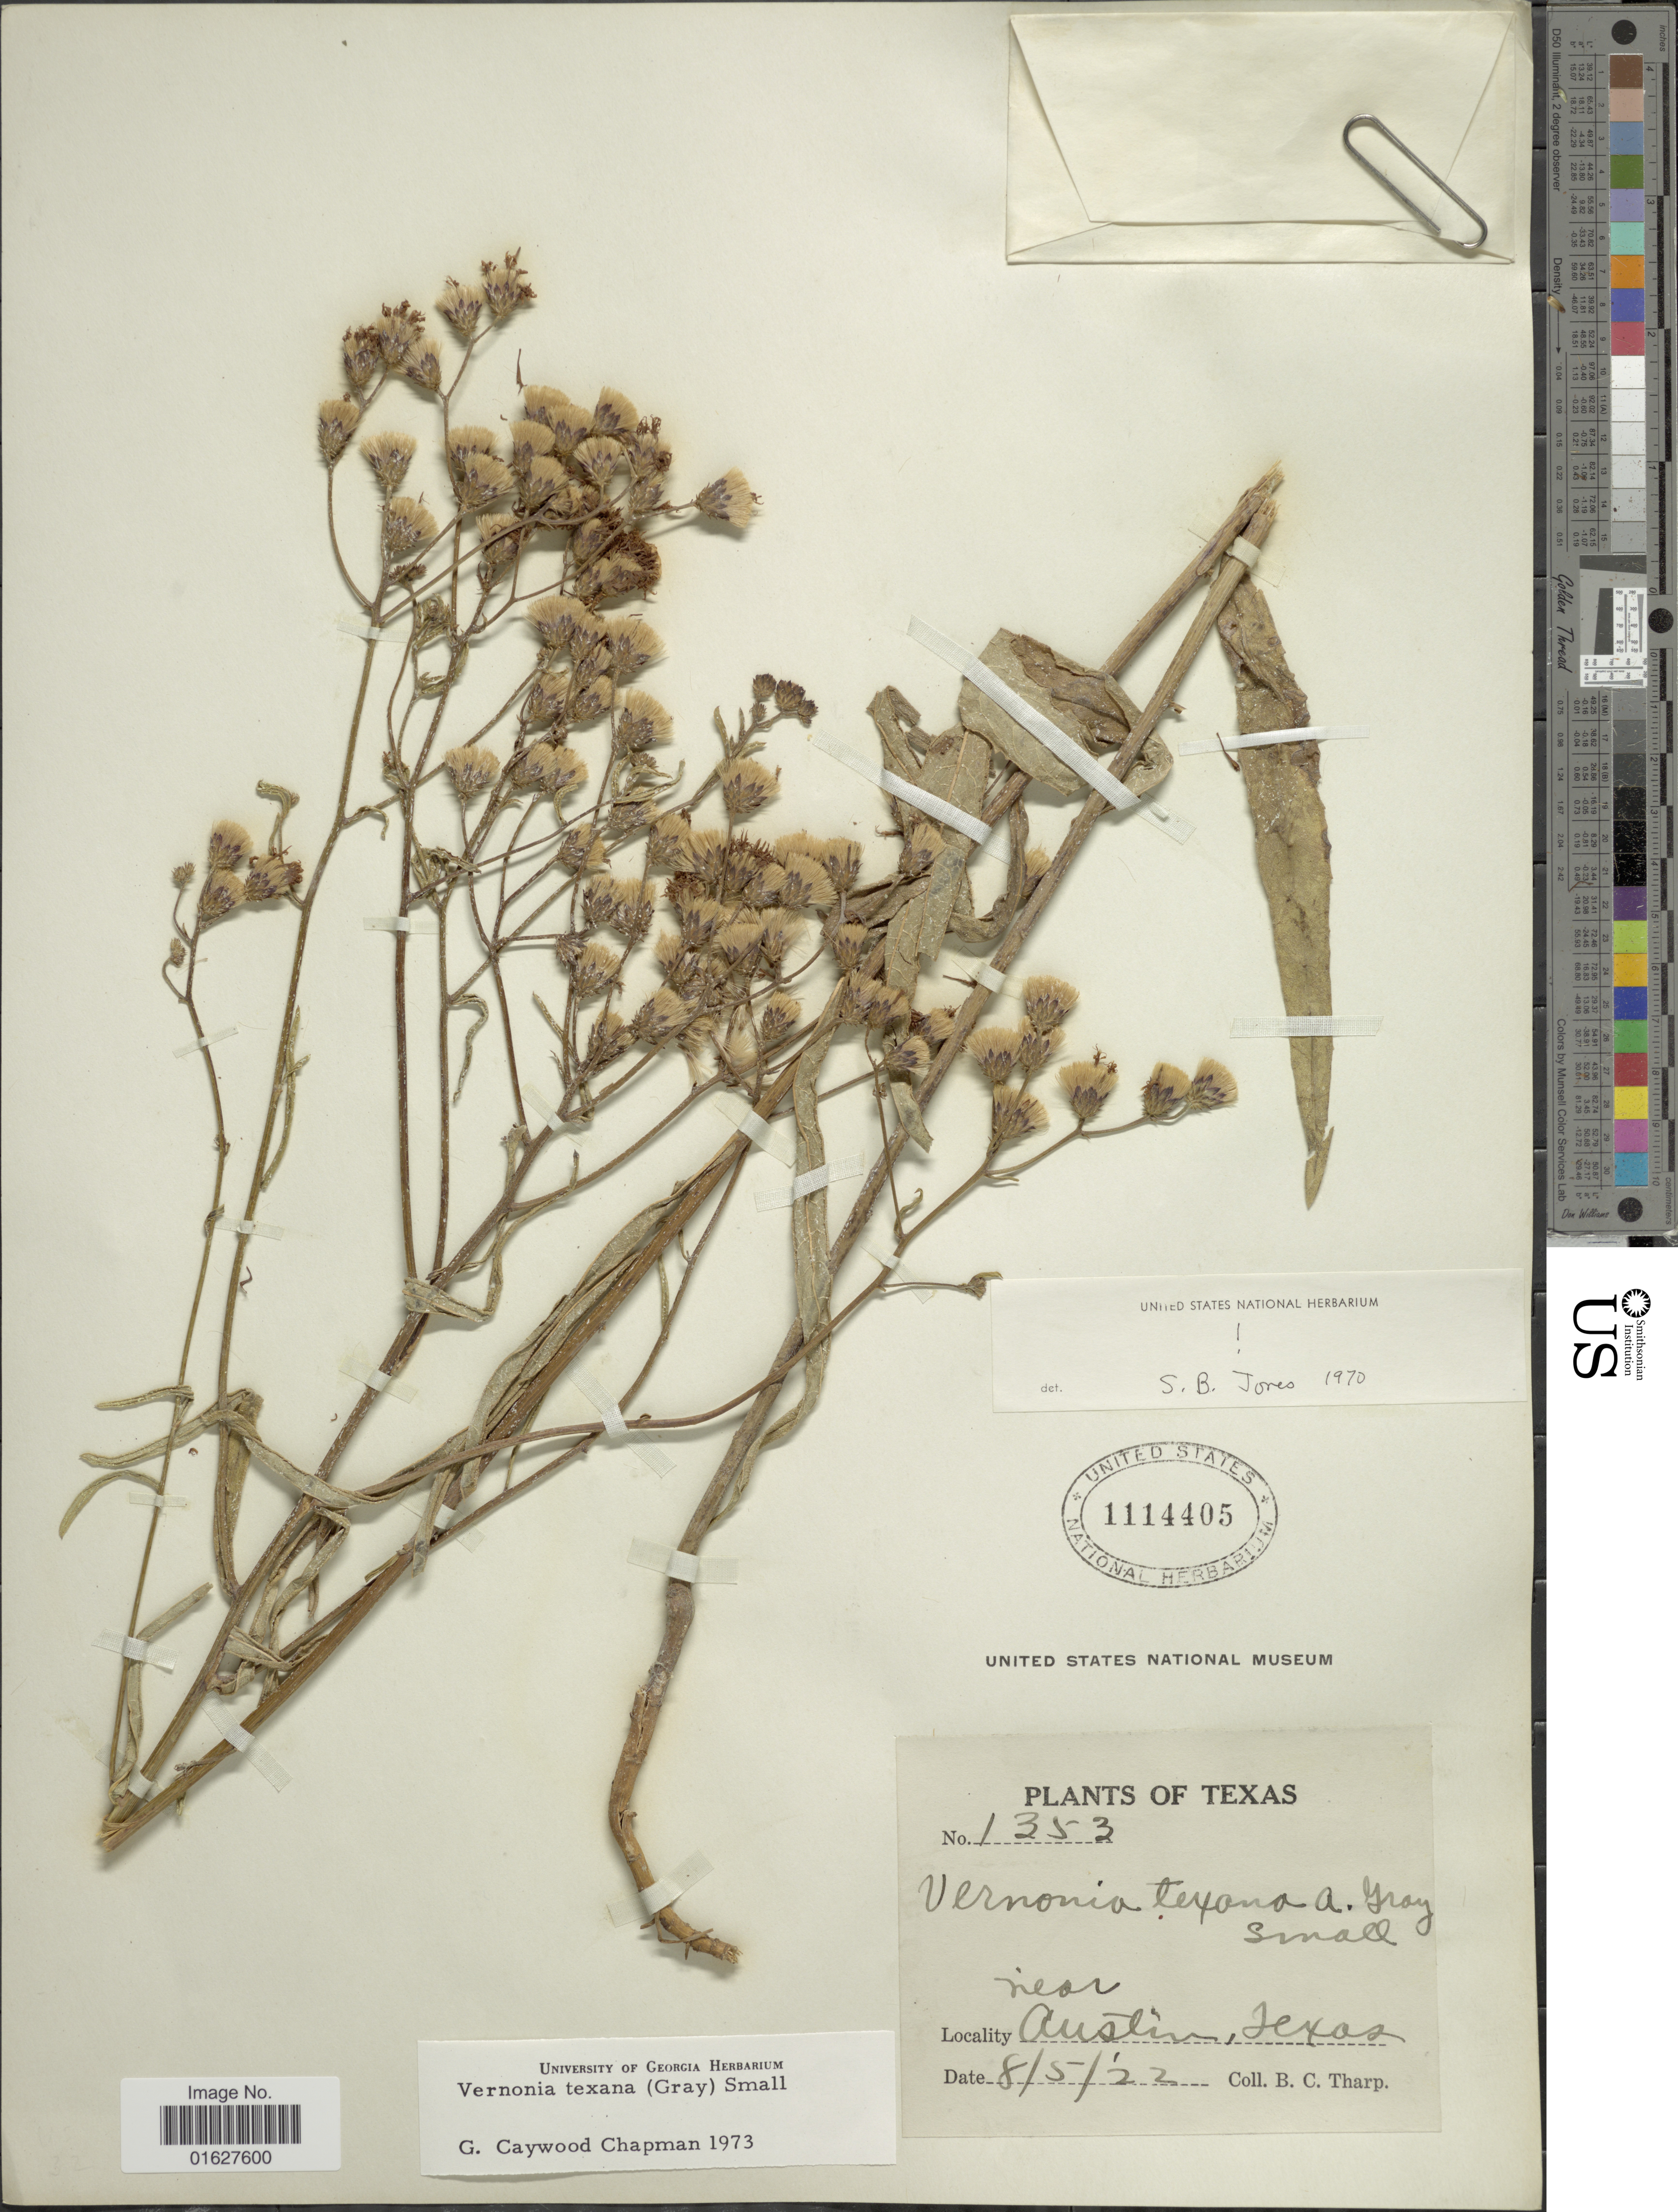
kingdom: Plantae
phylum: Tracheophyta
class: Magnoliopsida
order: Asterales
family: Asteraceae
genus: Vernonia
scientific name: Vernonia texana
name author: (A. Gray) Small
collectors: B. C. Tharp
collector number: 1353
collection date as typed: Transcribed d/m/y: 5/8/22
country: United States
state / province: Texas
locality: Texas. near Austin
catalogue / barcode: US 1114405